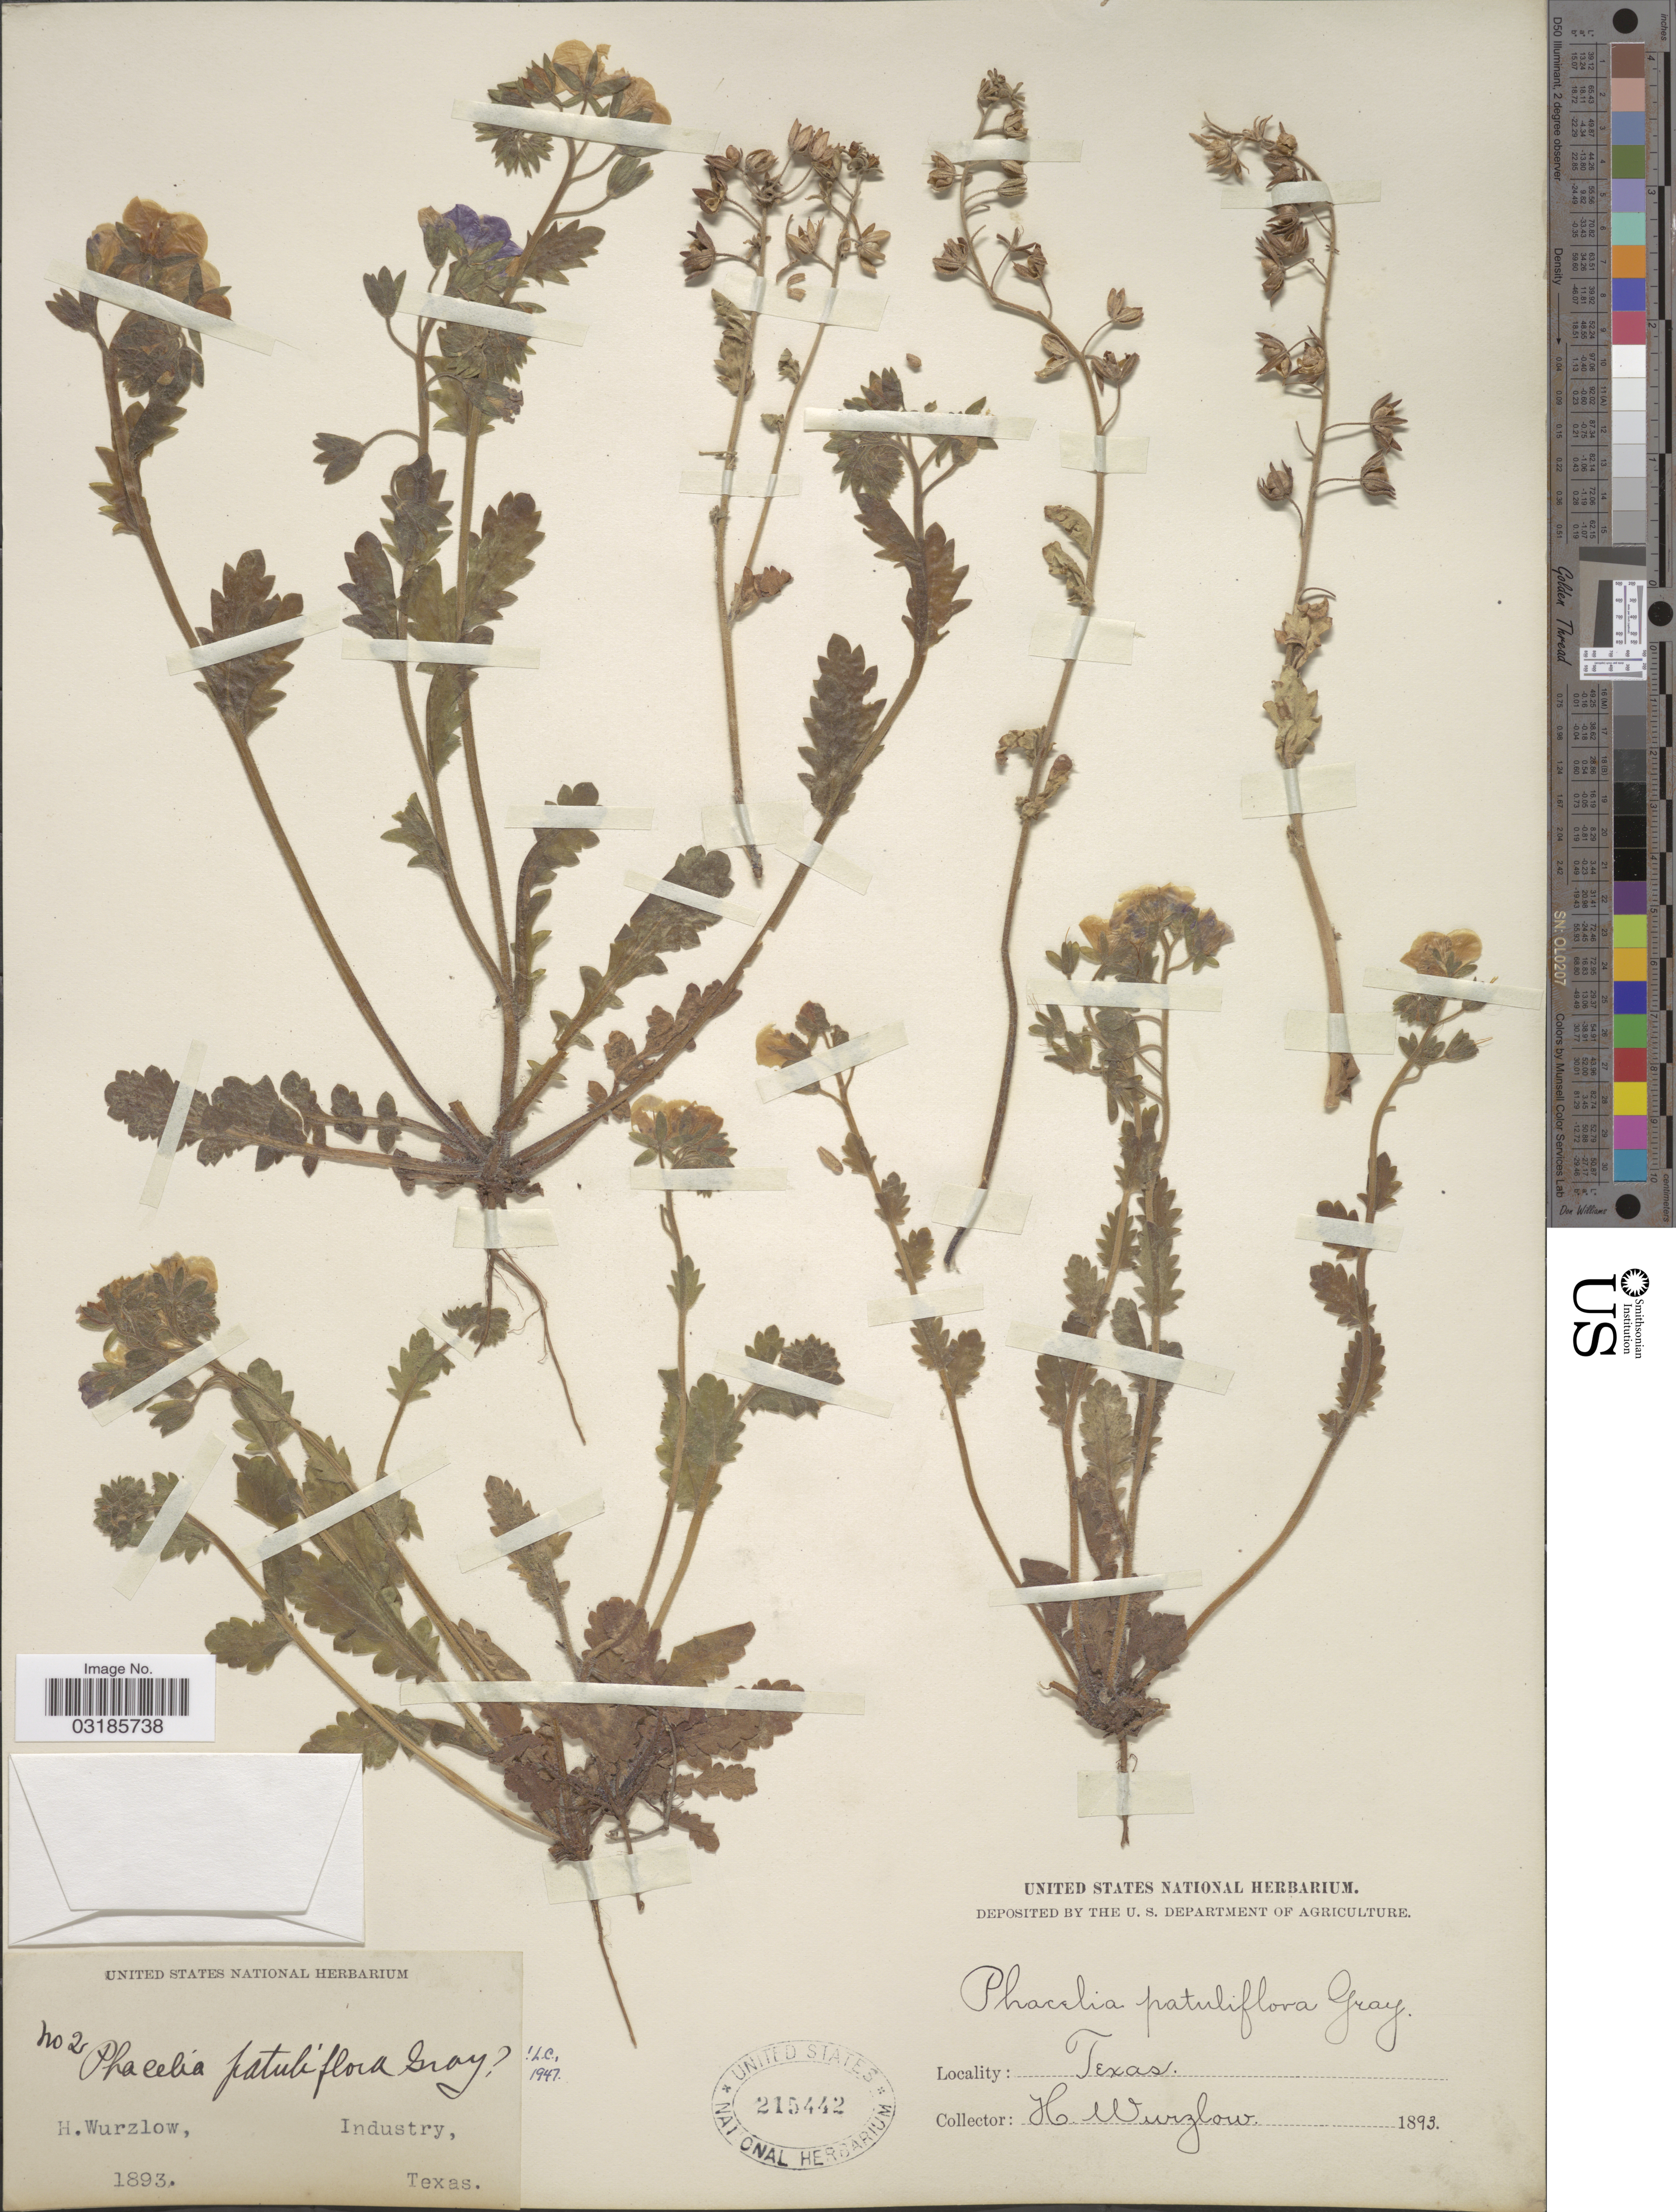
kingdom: Plantae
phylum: Tracheophyta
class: Magnoliopsida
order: Boraginales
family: Hydrophyllaceae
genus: Phacelia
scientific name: Phacelia patuliflora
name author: (Engelm. & A. Gray) A. Gray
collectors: H. Wurzlow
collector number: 2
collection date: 1893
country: United States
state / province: Texas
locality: Industry.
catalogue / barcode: US 215442